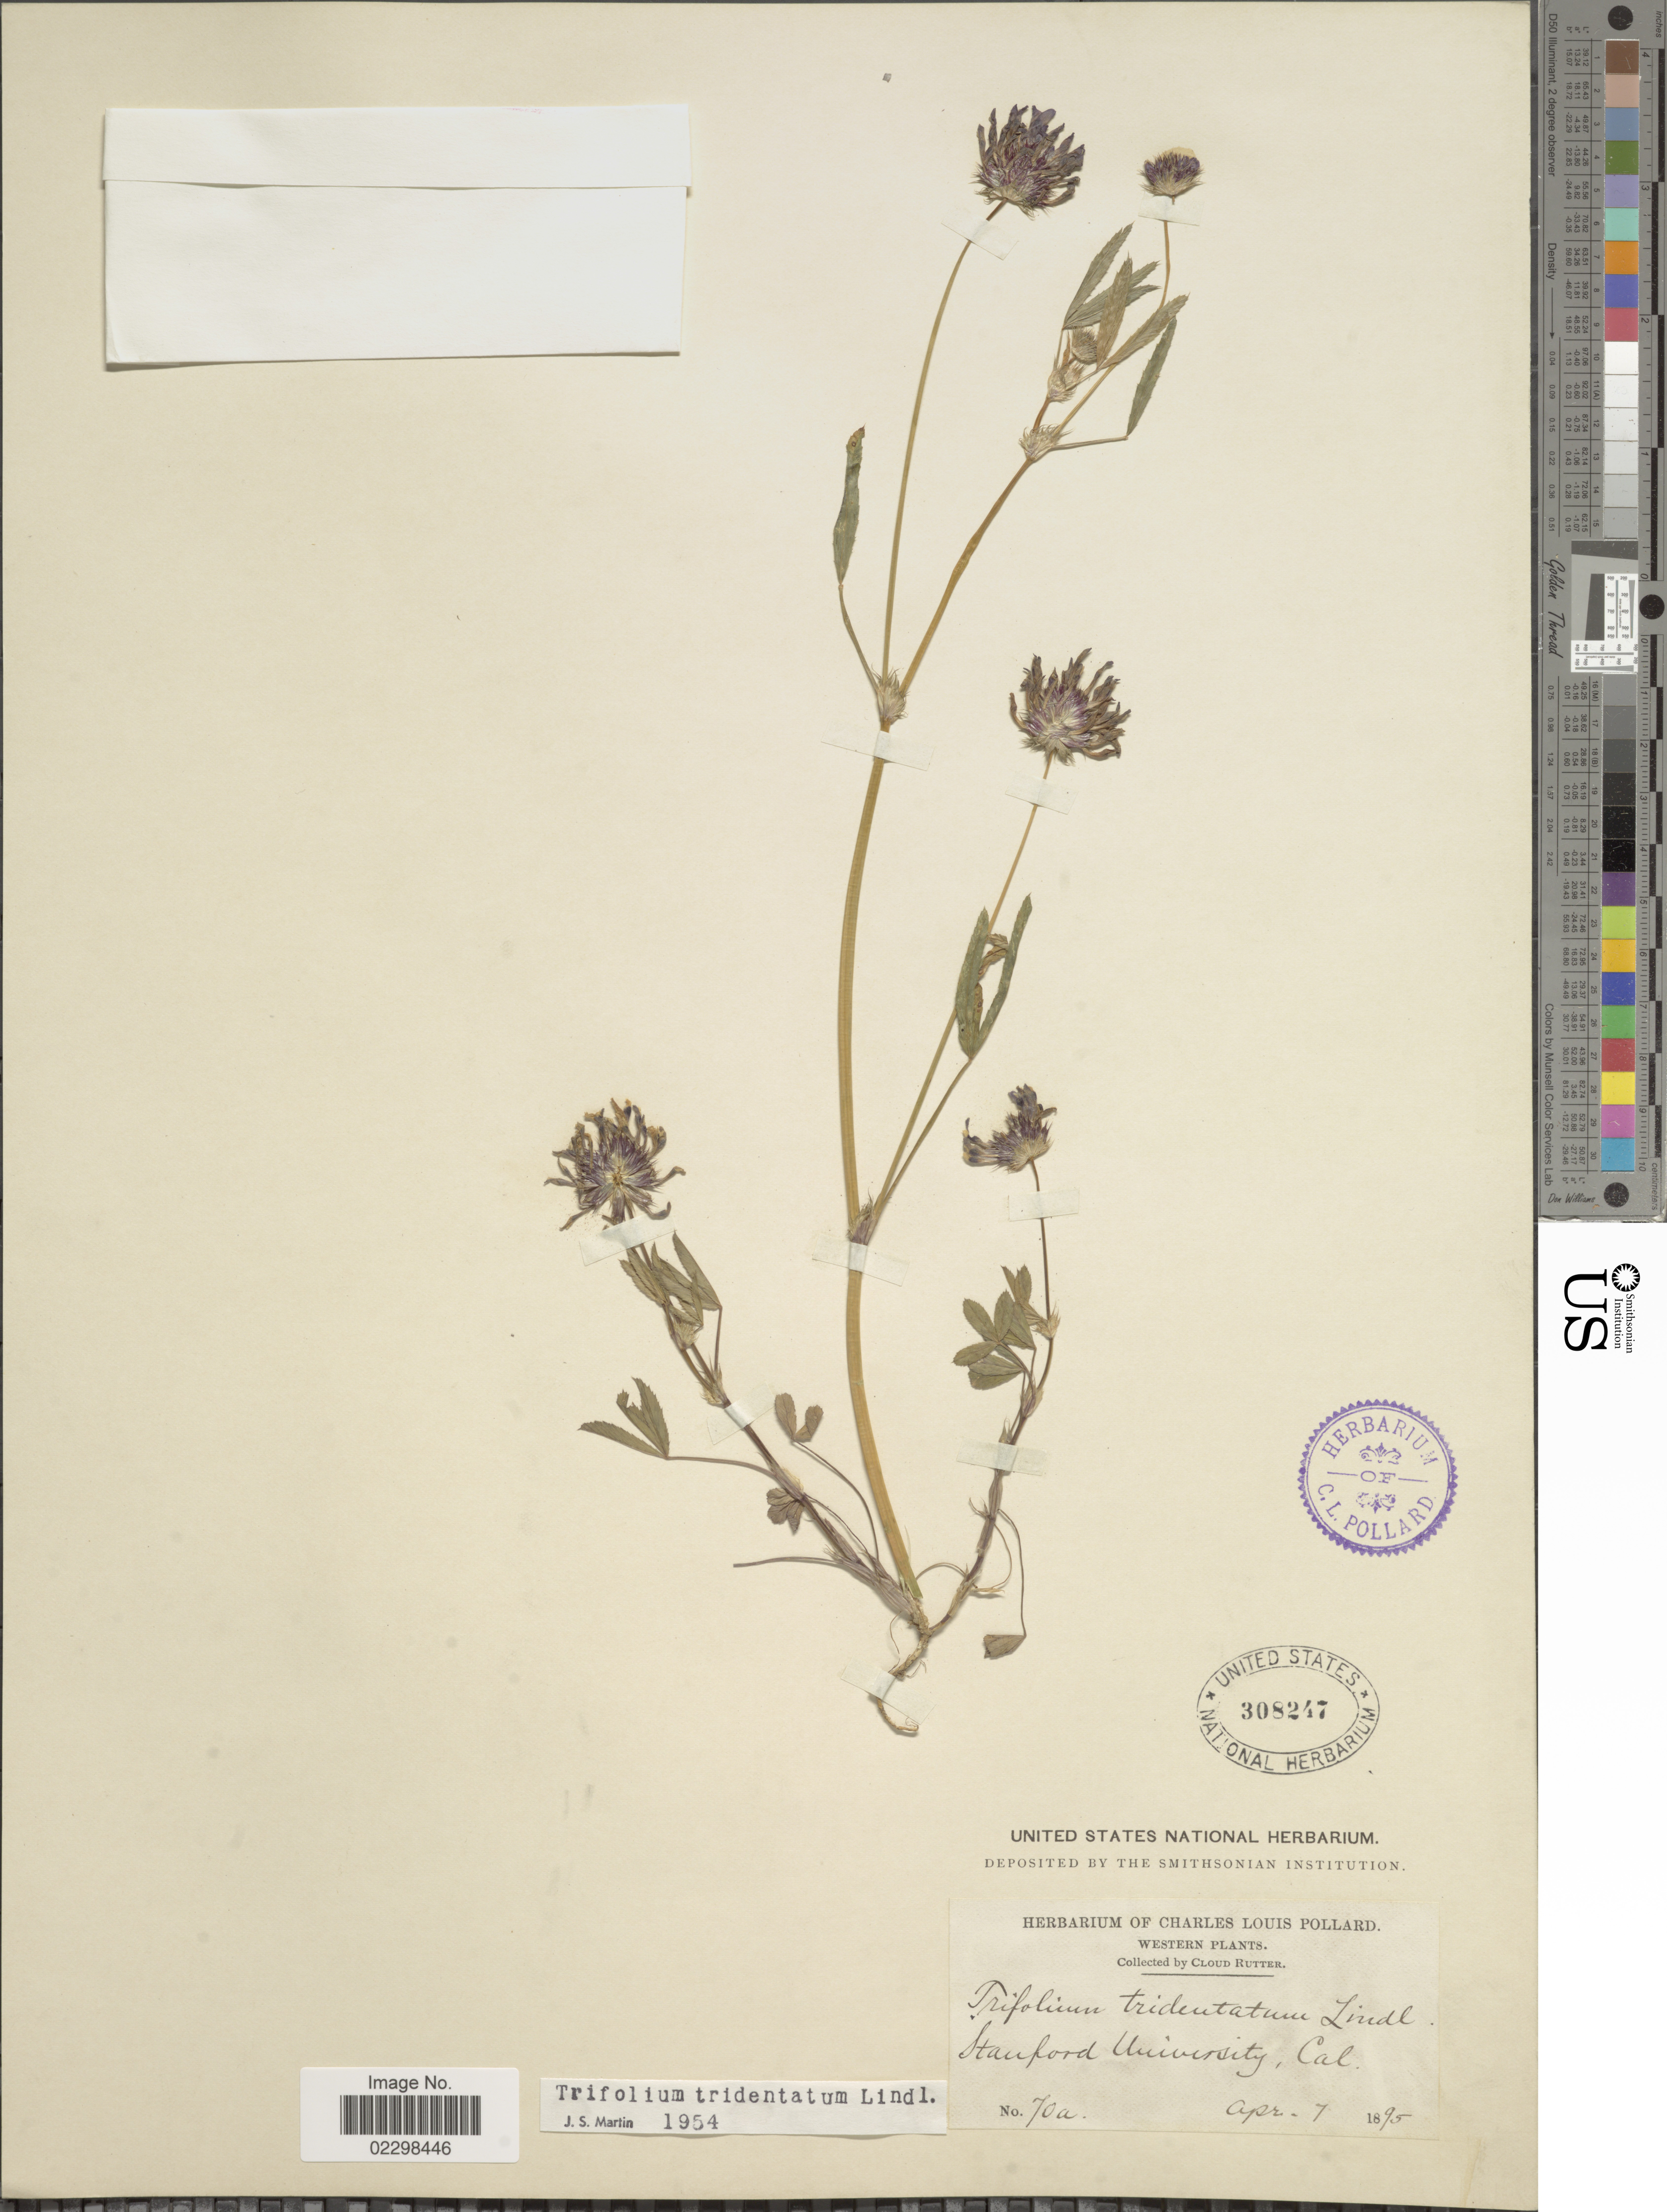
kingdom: Plantae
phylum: Tracheophyta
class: Magnoliopsida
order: Fabales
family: Fabaceae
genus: Trifolium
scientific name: Trifolium tridentatum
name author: Lindl.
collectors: C. Rutter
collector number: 70a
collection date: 1895-04-07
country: United States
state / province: California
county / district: Santa Clara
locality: Western, Stanford University, Cal.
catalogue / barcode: US 308247